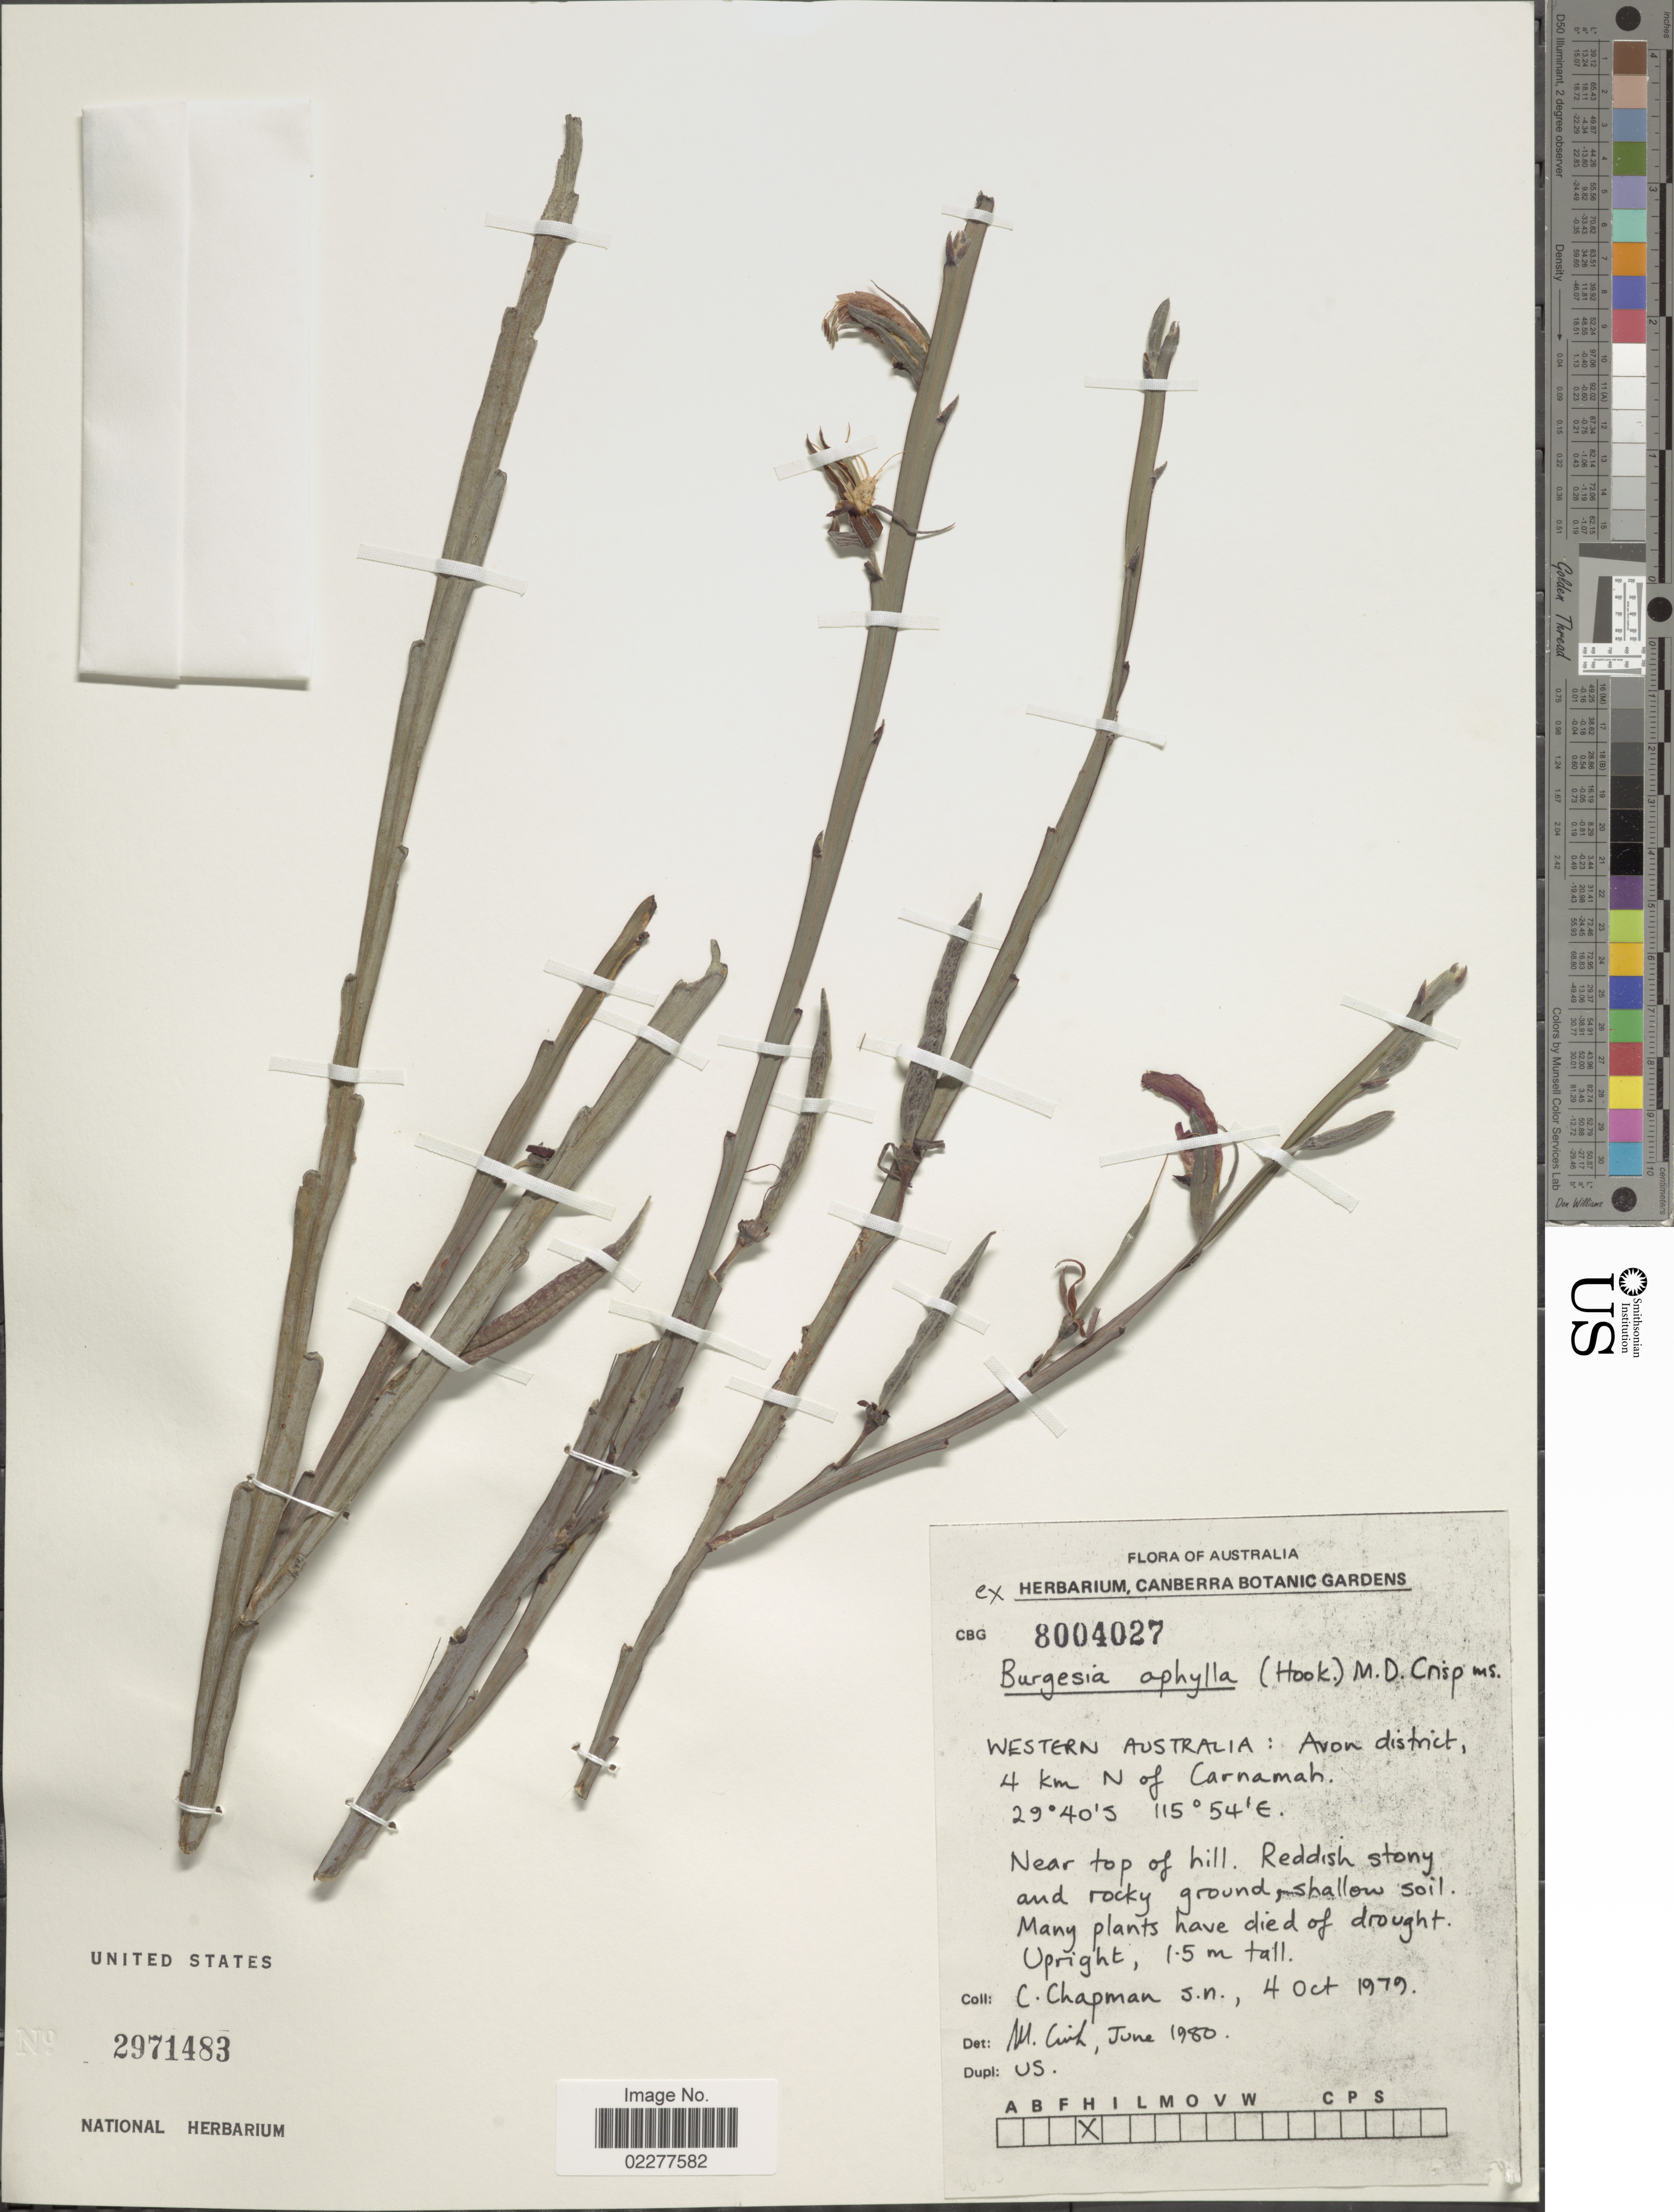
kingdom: Plantae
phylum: Tracheophyta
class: Magnoliopsida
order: Fabales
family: Fabaceae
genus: Leptosema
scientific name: Leptosema aphyllum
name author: (Hook.) Crisp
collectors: C. Chapman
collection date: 1979-10-04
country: Australia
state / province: Western Australia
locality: Avon district, 4 km N of Carnamah, Near top of hill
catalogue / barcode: US 2971483